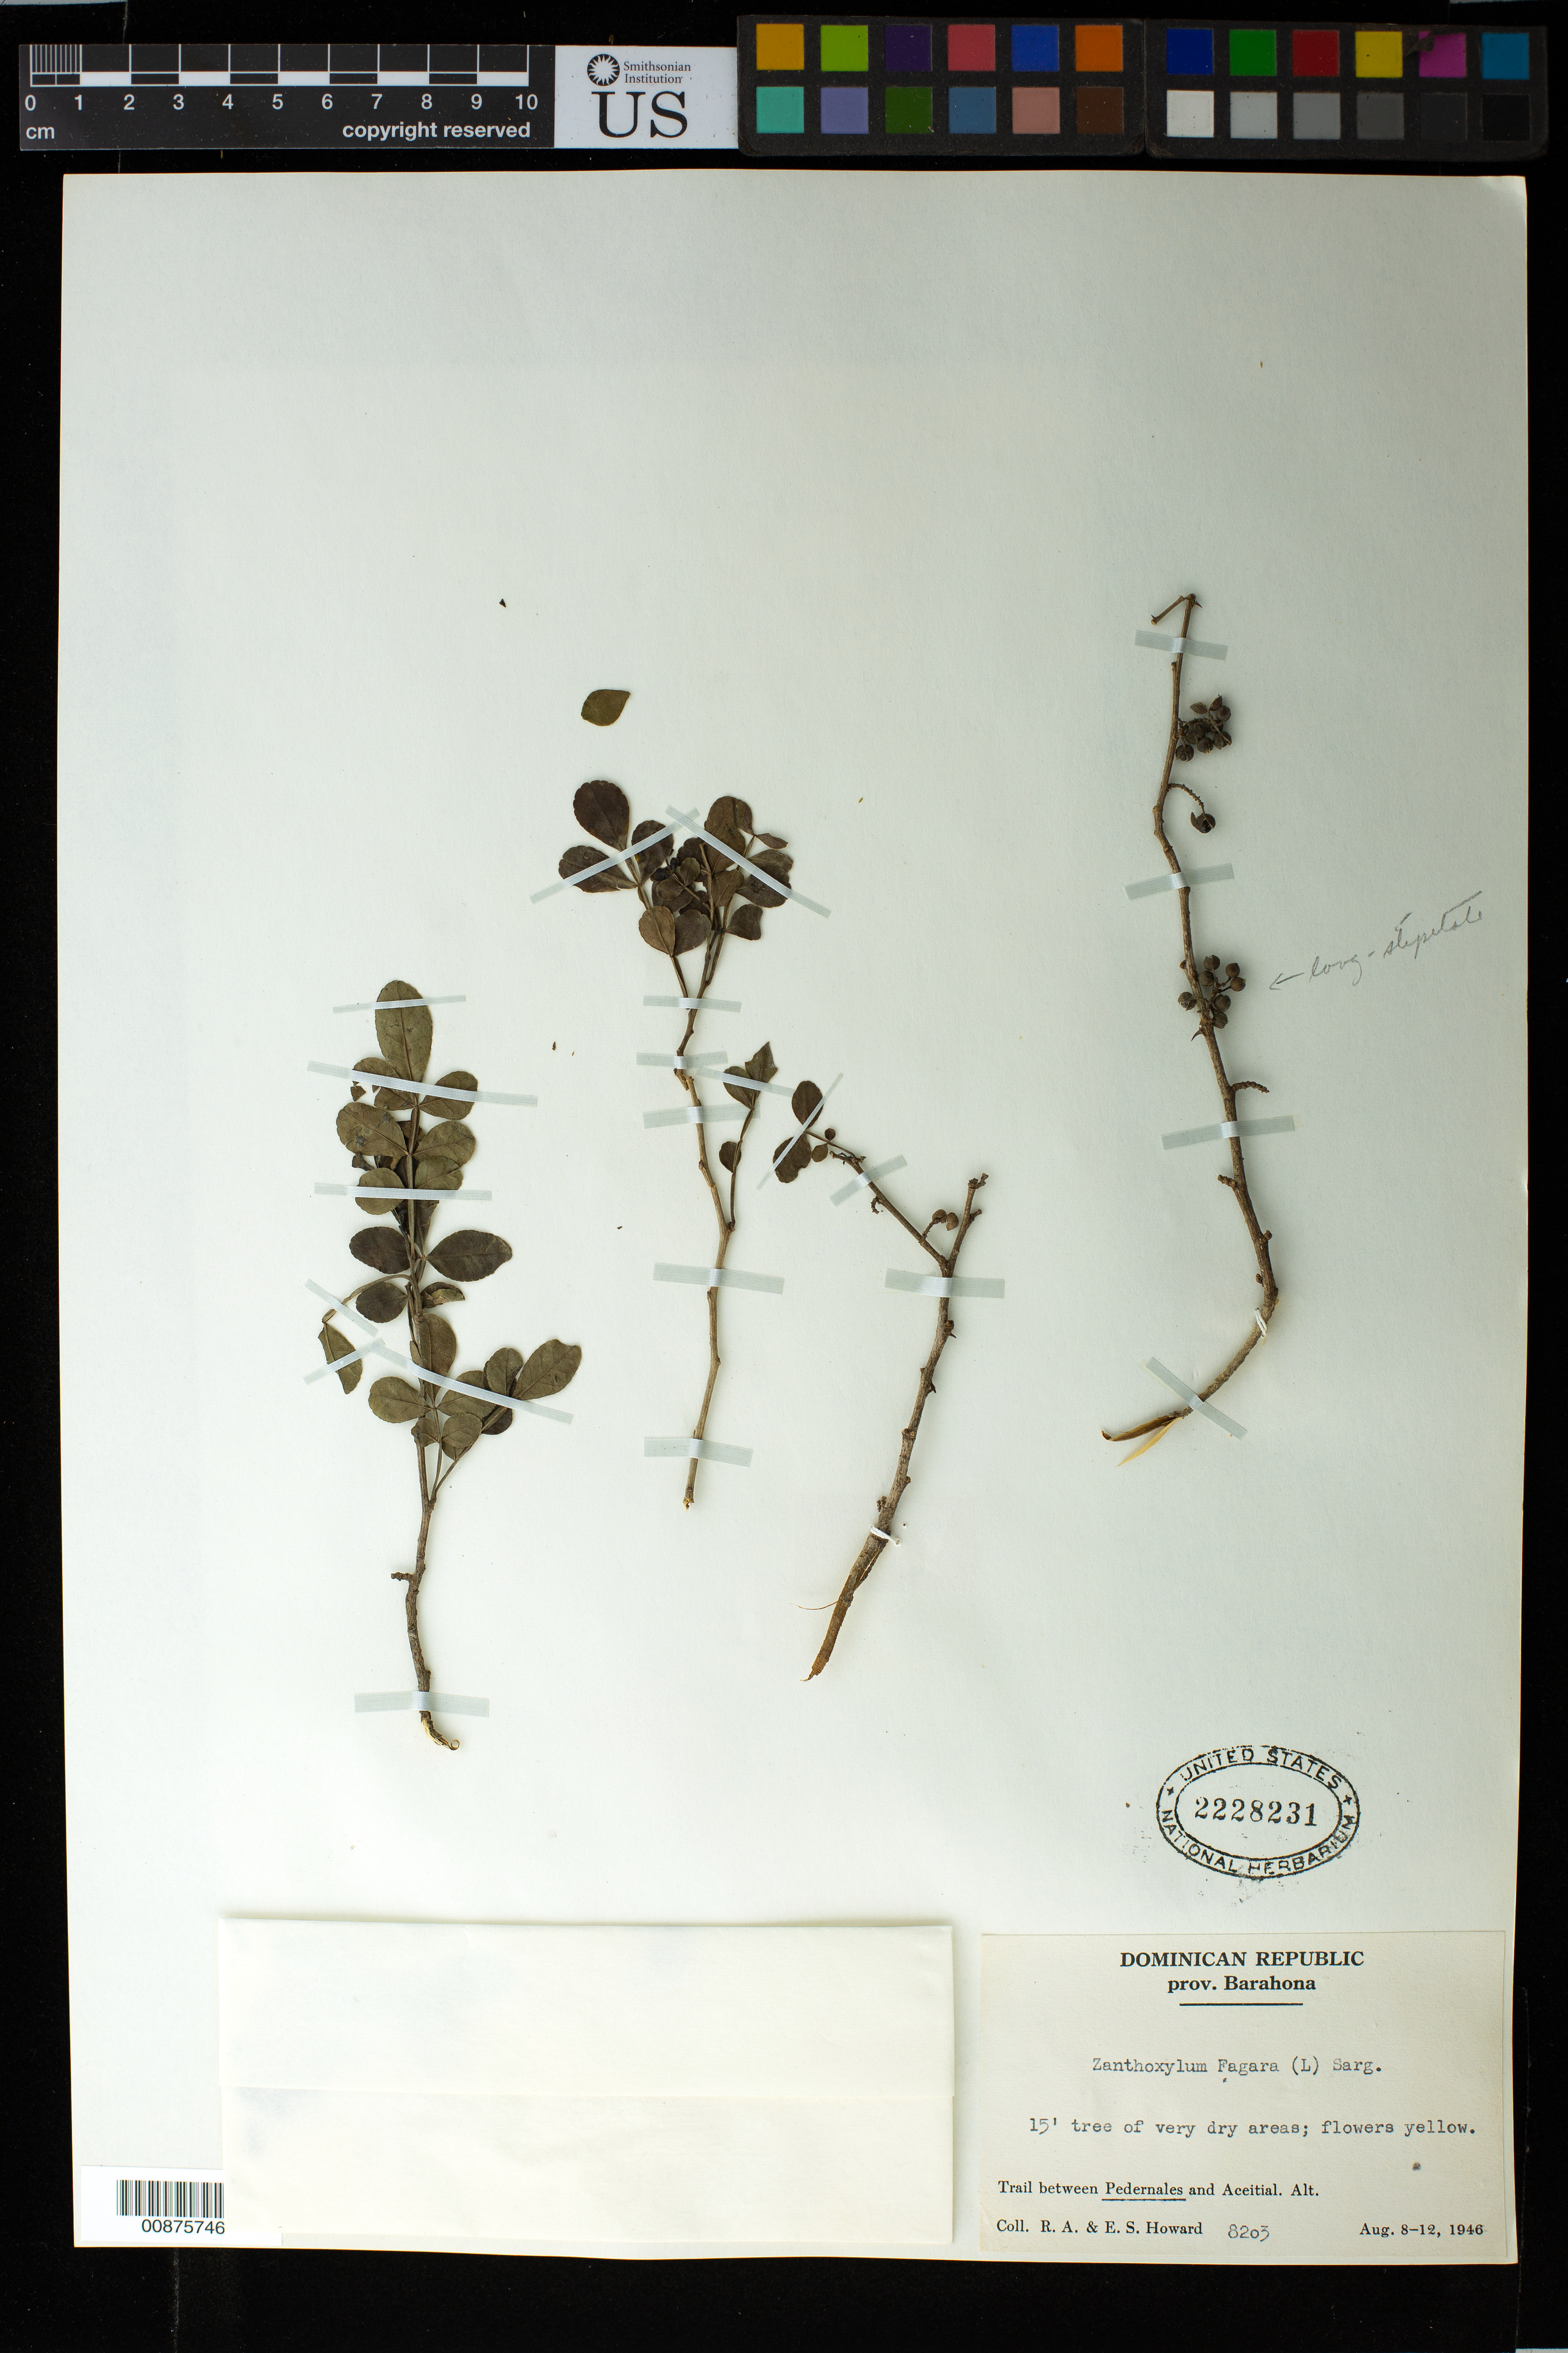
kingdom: Plantae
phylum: Tracheophyta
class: Magnoliopsida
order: Sapindales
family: Rutaceae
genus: Zanthoxylum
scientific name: Zanthoxylum fagara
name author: (L.) Sarg.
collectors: R. A. Howard & E. S. Howard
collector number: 8203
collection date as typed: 08 Aug 1946 to 12 Aug 1946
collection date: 1946-08-08/1946-08-12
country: Dominican Republic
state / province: Barahona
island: Hispaniola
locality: Trail between Pedernales and Aceitial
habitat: Very dry areas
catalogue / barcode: US 2228231